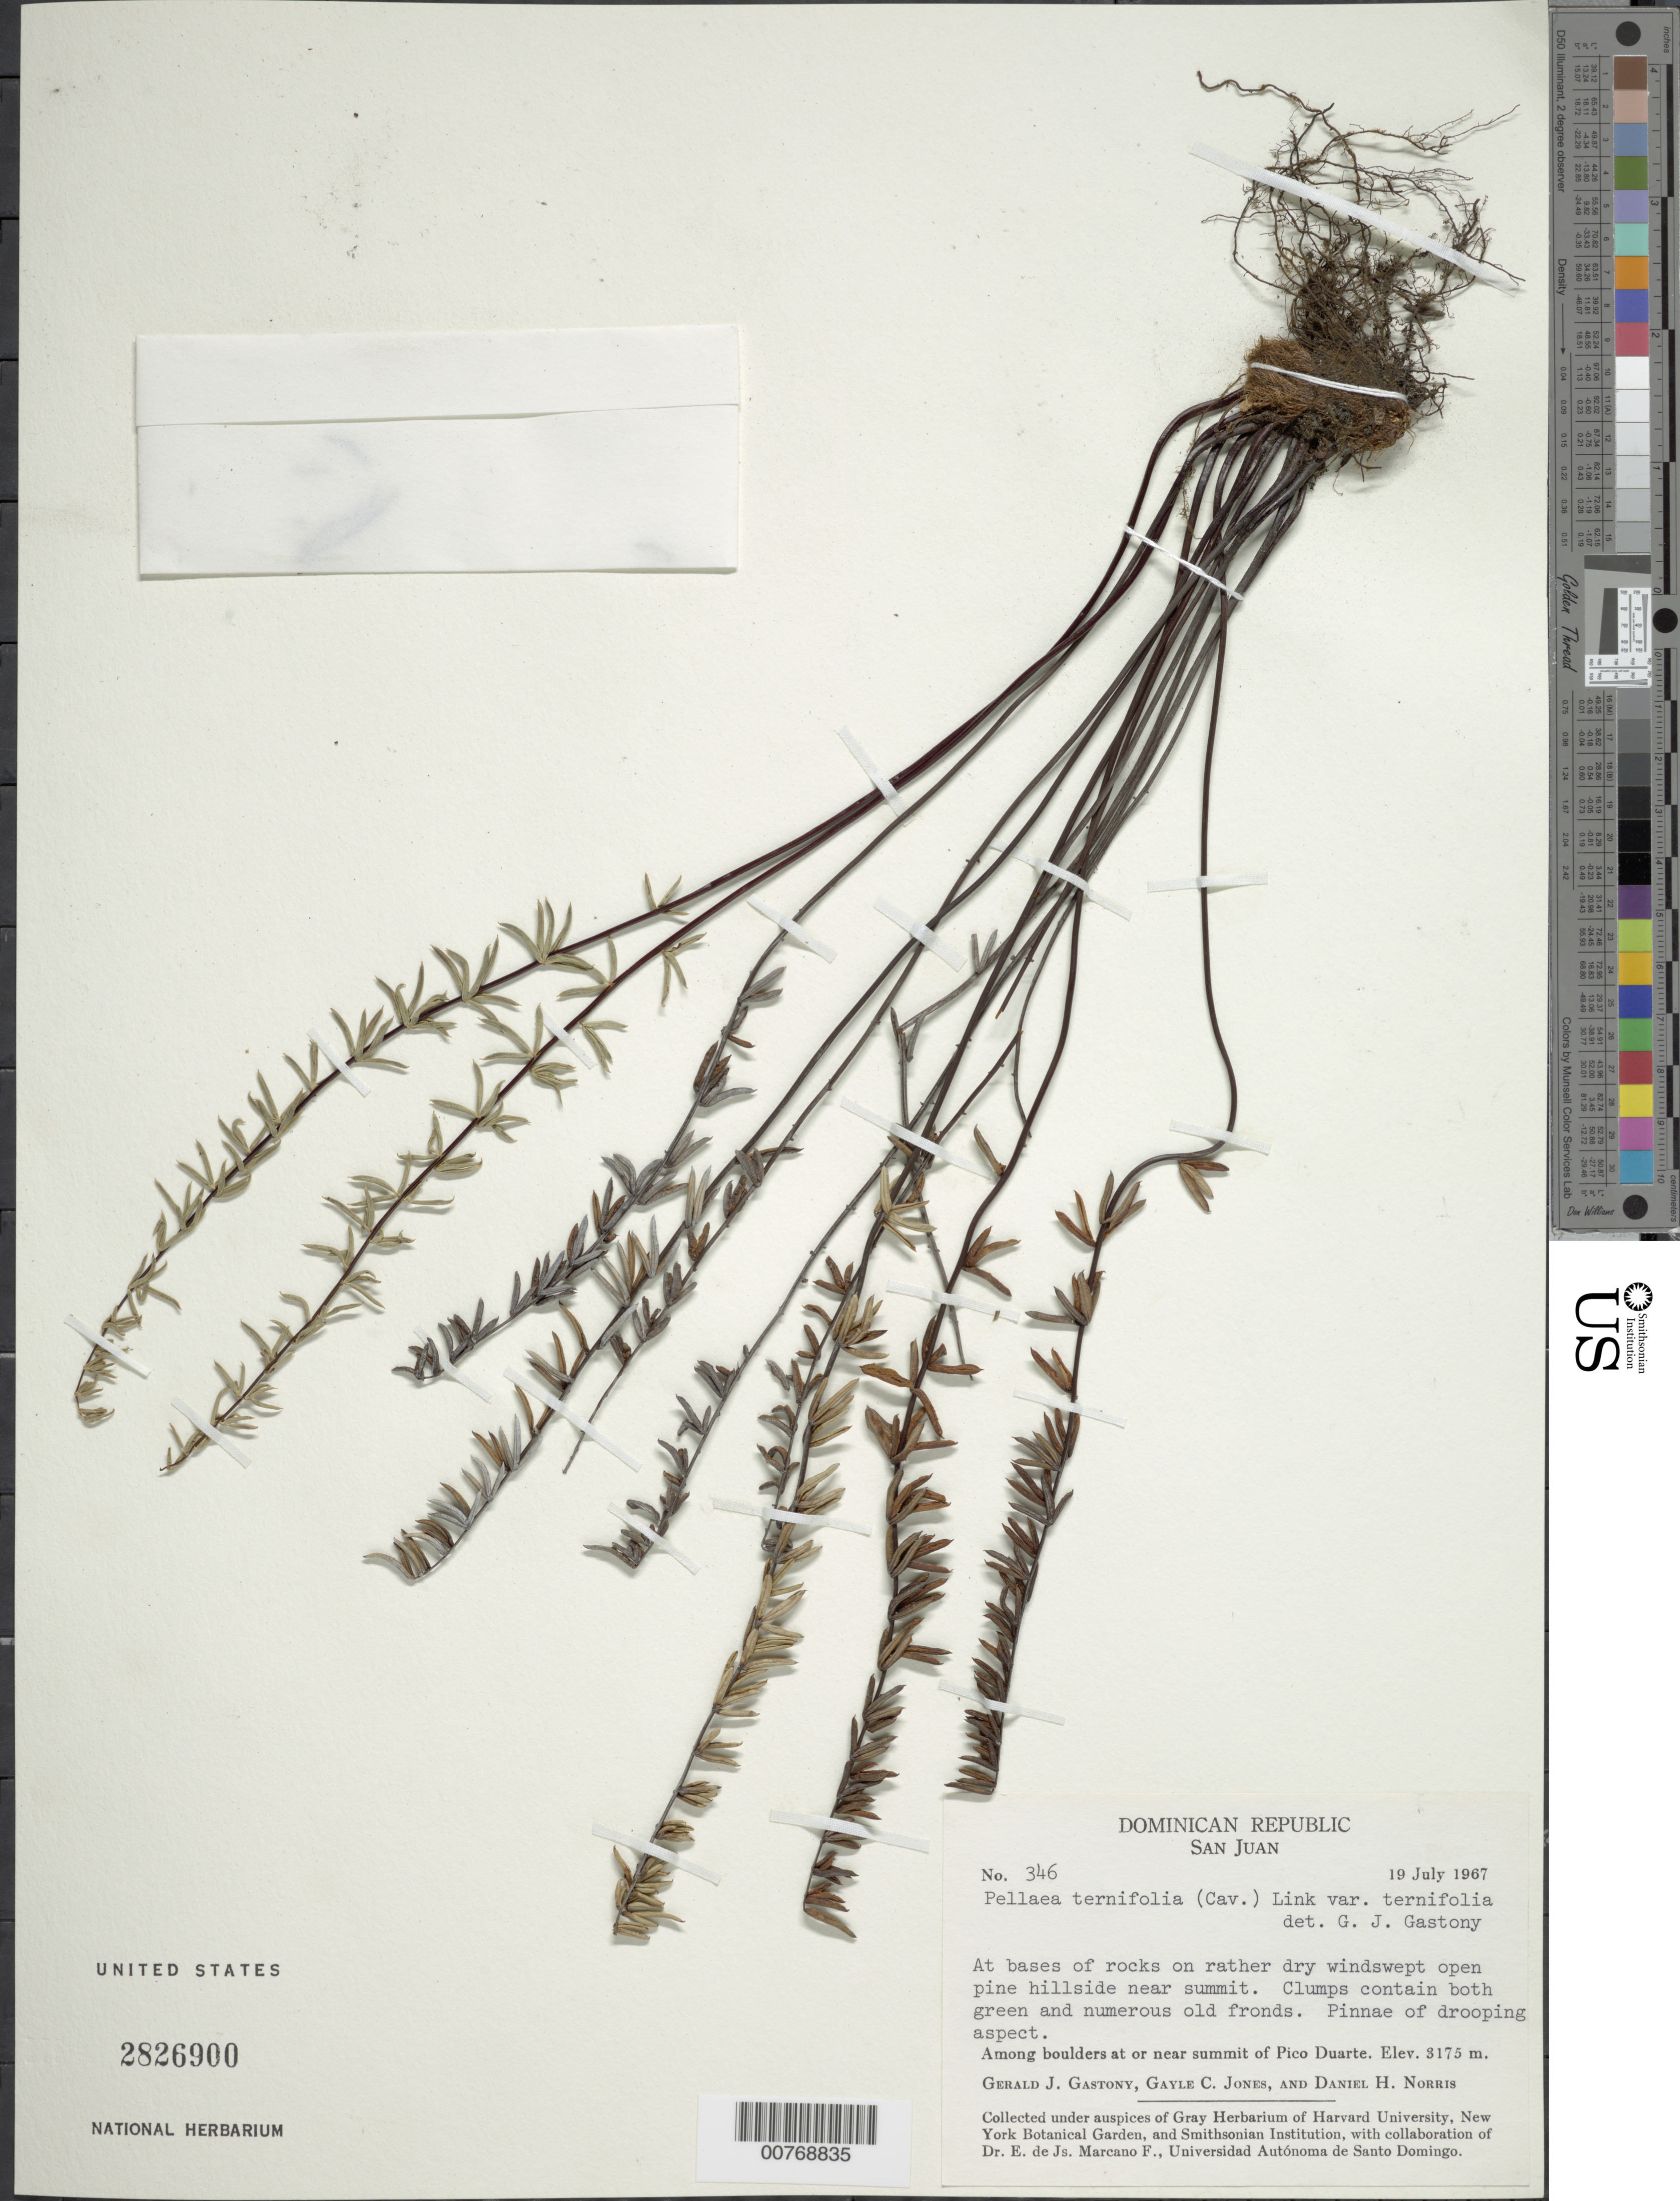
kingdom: Plantae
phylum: Tracheophyta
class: Polypodiopsida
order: Polypodiales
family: Pteridaceae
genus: Pellaea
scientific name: Pellaea ternifolia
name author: (Cav.) Link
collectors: G. Gastony, G. C. Jones & D. H. Norris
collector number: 346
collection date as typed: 19 Jul 1967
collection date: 1967-07-19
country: Dominican Republic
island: Hispaniola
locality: Provincia San Juan, summit of Pico Duarte, at bases of rocks on rather dry windswept open pine hillside near summit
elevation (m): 3175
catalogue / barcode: US 2826900